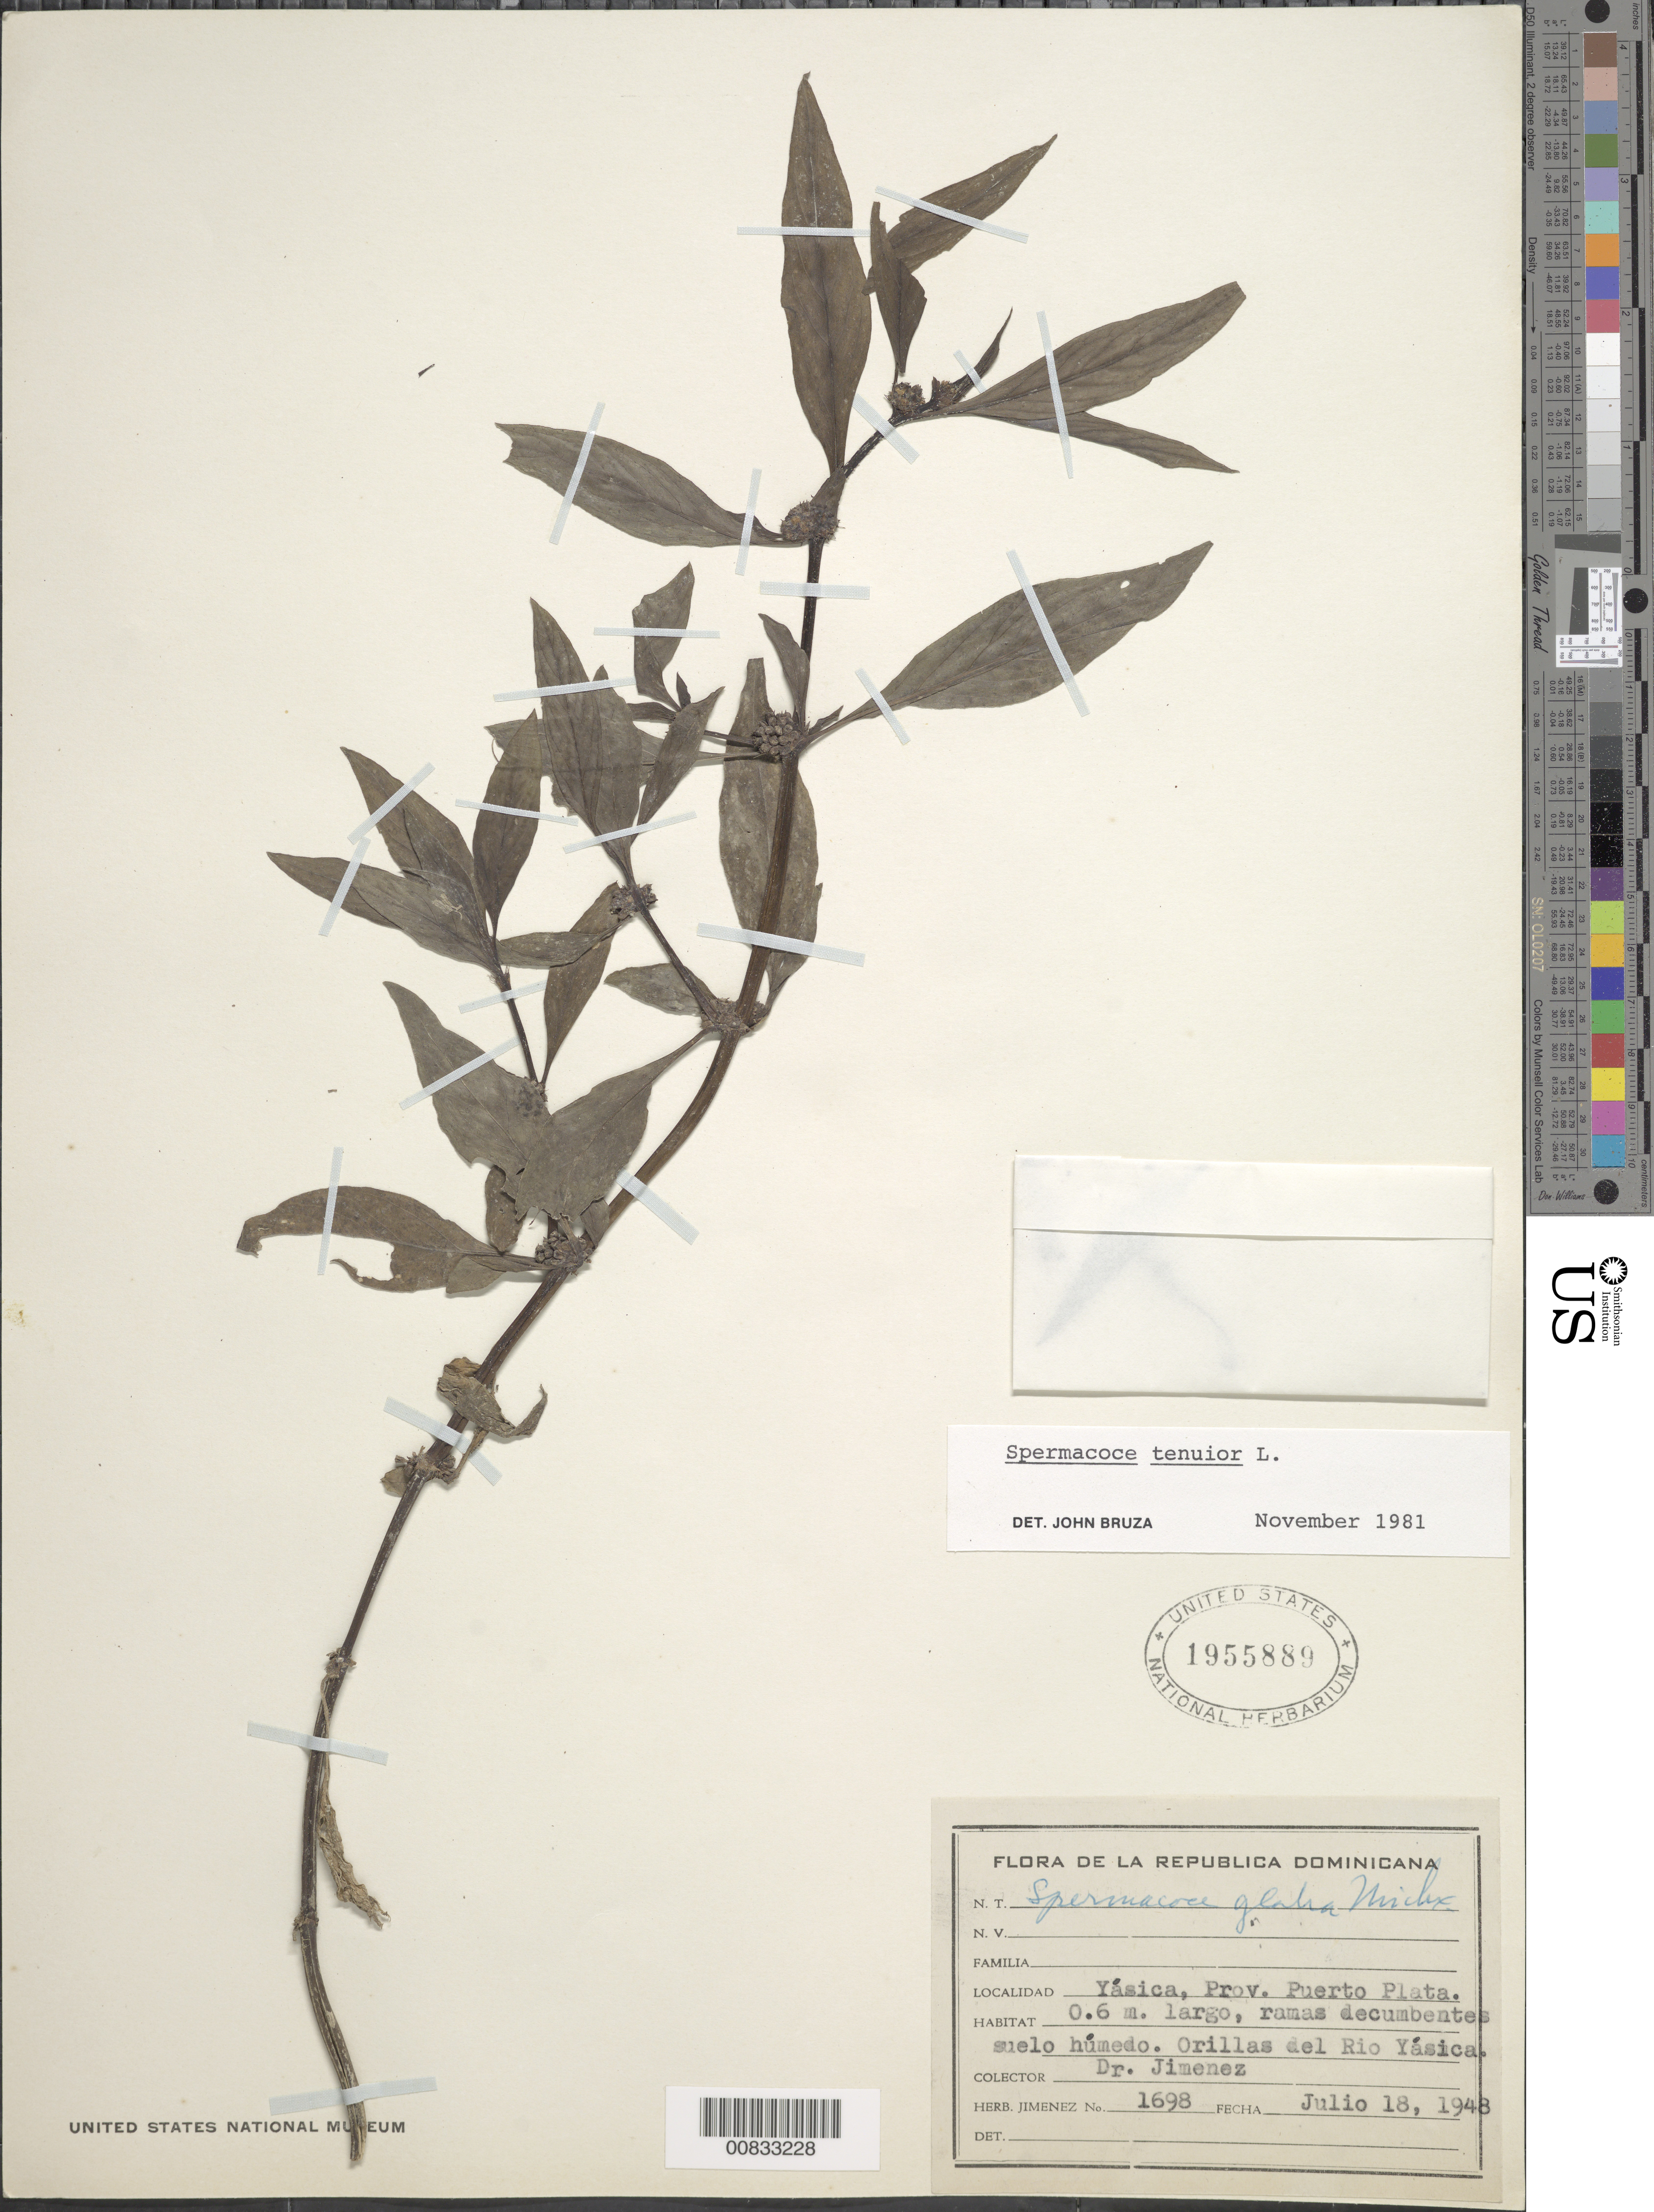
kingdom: Plantae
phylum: Tracheophyta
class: Magnoliopsida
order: Gentianales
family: Rubiaceae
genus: Spermacoce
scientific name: Spermacoce tenuior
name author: L.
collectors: J. J. Jiménez Almonte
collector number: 1698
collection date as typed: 18 Jul 1948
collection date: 1948-07-18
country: Dominican Republic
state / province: Puerto Plata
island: Hispaniola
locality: Yásica, Rio Yásica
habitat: Suelo húmedo, orillas del rio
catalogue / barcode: US 1955889